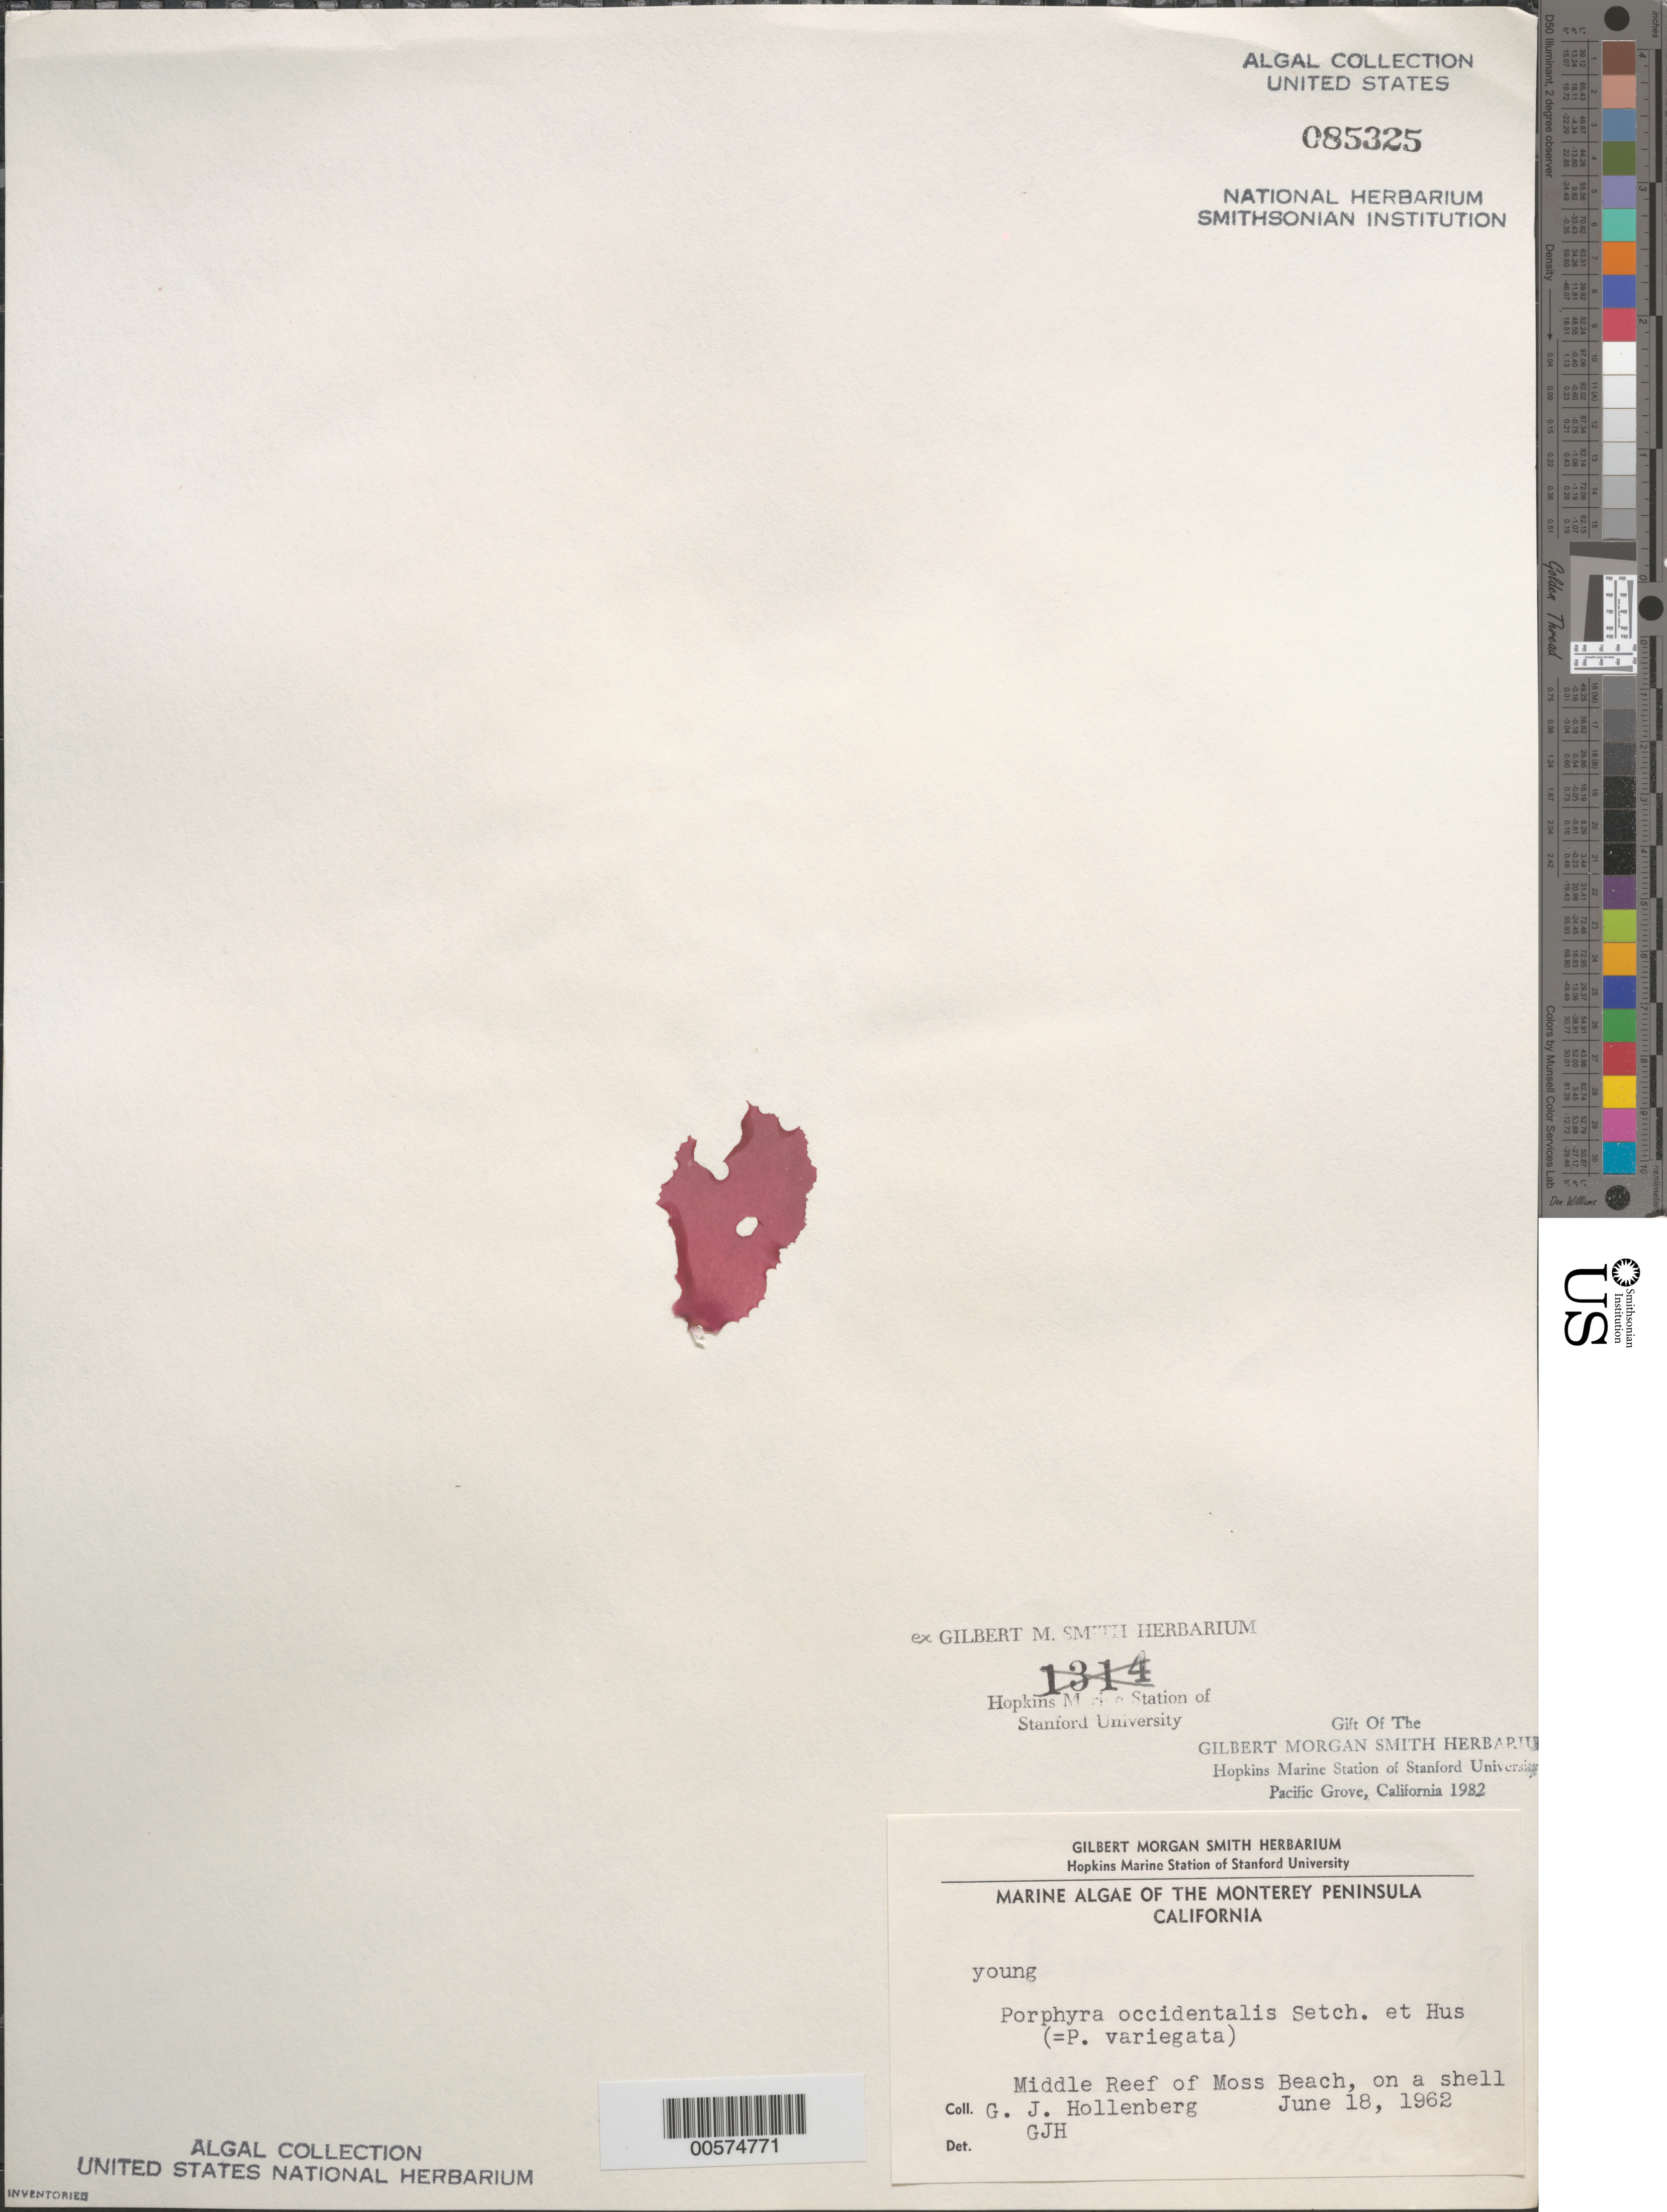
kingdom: Plantae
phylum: Rhodophyta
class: Bangiophyceae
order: Bangiales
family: Bangiaceae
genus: Porphyra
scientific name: Porphyra occidentalis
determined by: Hollenberg, George J.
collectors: G. Hollenberg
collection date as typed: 18 Jun 1962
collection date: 1962-06-18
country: United States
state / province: California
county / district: Monterey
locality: Middle Reef of Moss Beach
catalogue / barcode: US 85325